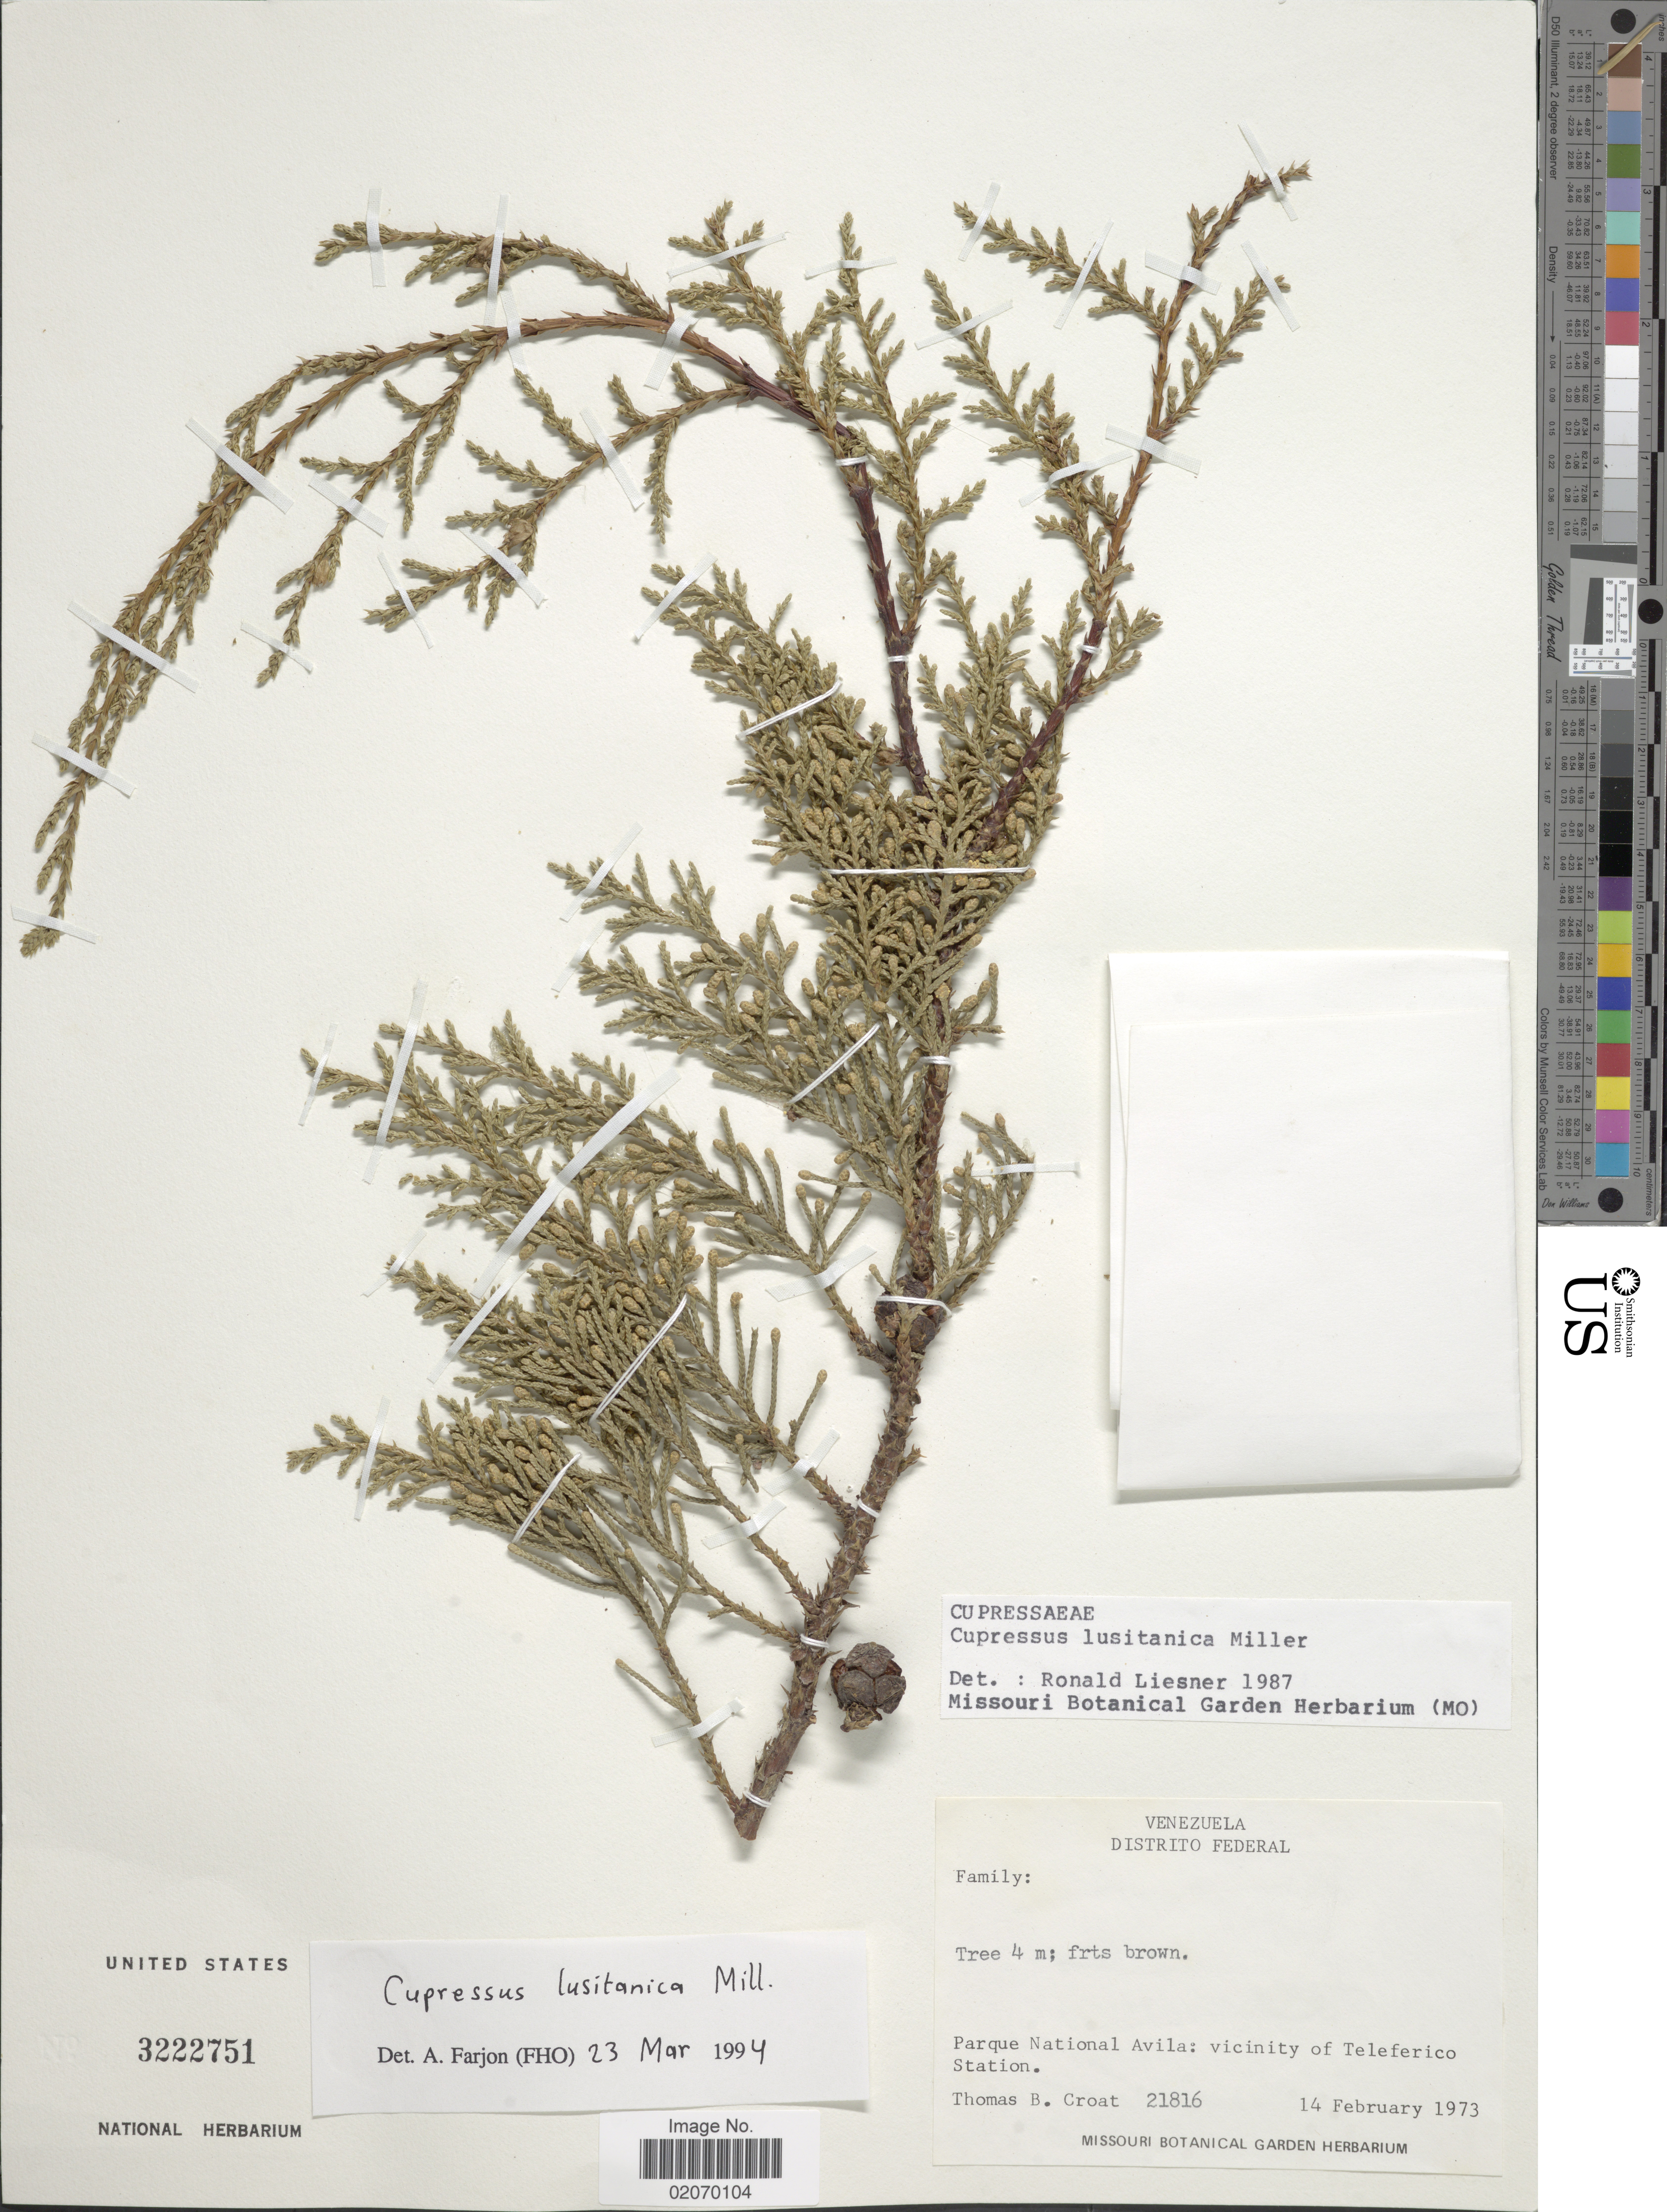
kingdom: Plantae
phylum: Tracheophyta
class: Pinopsida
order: Pinales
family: Cupressaceae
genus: Hesperocyparis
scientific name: Hesperocyparis lusitanica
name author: (Miller) Bartel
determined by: (US) Smithsonian Institution - National Museum of Natural History - Department of Botany (UNITED STATES)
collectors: T. B. Croat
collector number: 21816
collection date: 1973-02-14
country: Venezuela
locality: Distritio Federal, Parque National Avila: vicinity of Teleferico Station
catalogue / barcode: US 3222751